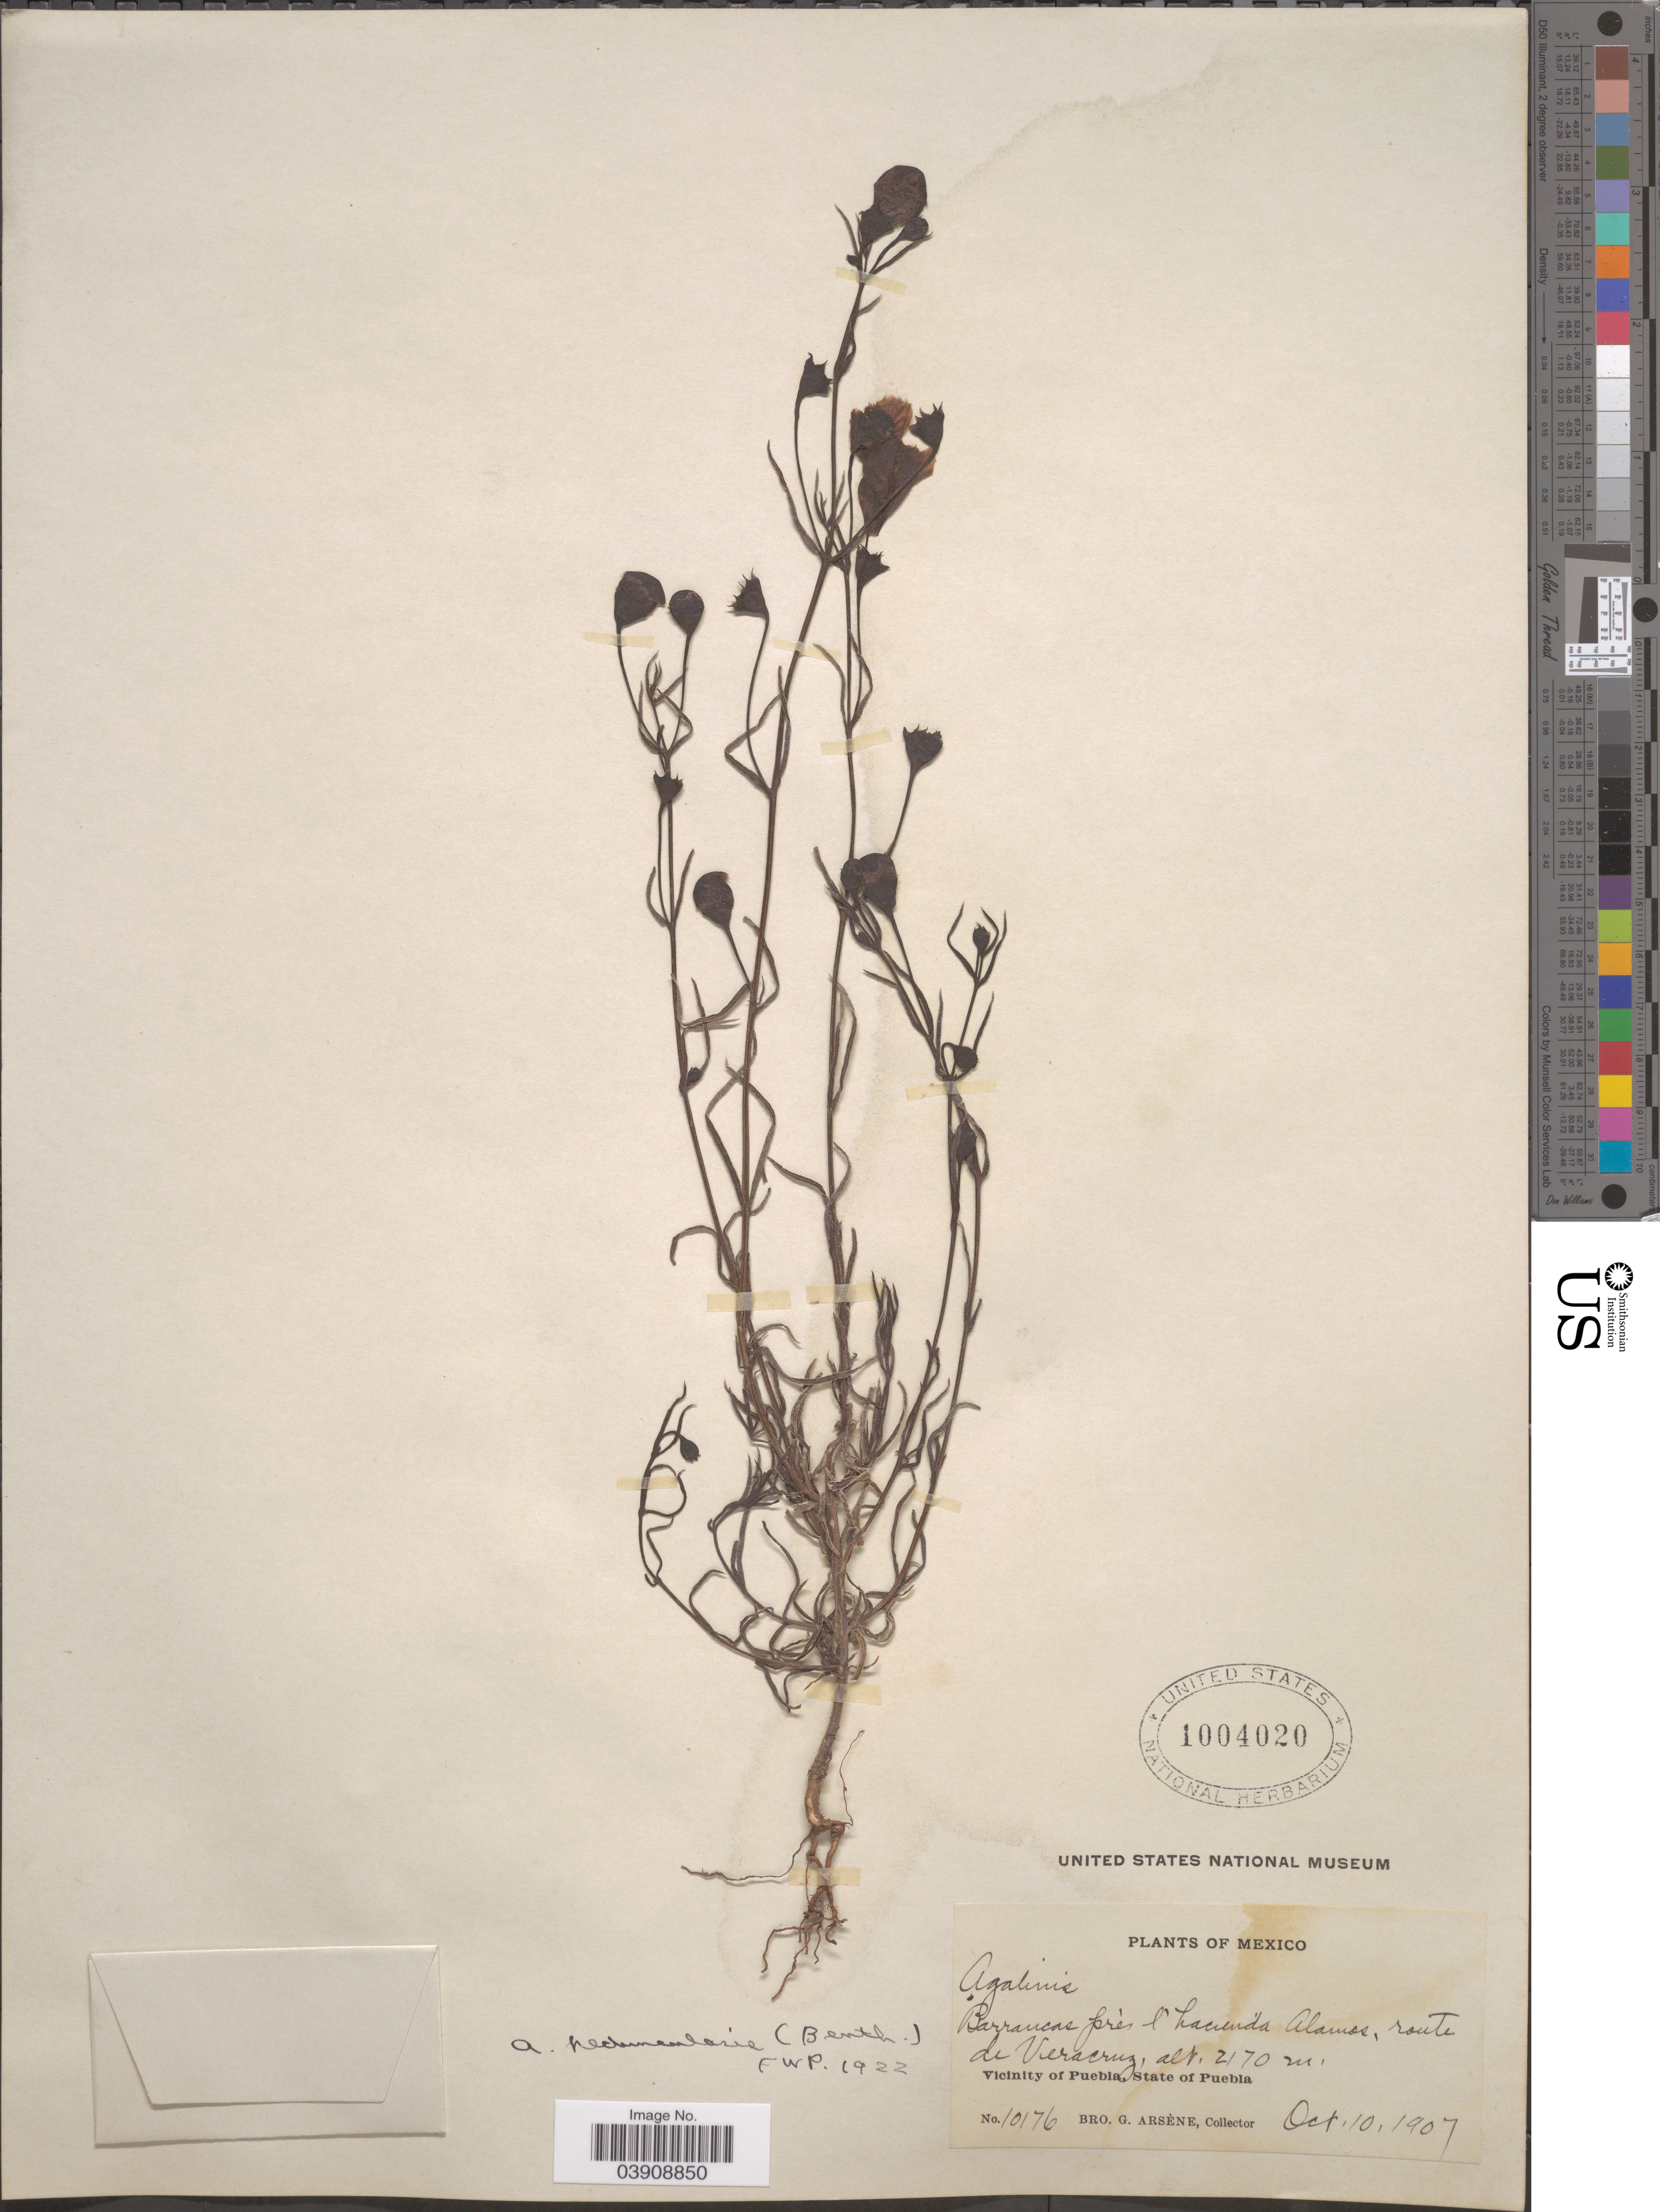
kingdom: Plantae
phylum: Tracheophyta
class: Magnoliopsida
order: Lamiales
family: Orobanchaceae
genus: Agalinis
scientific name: Agalinis peduncularis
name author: (Benth.) Pennell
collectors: Bro. G. Arsène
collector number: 10176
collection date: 1907-10-10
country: Mexico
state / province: Puebla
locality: Barranca près l' hacienda Alamos, route de Veracruz. Vicinity of Puebla.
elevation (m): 2170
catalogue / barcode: US 1004020